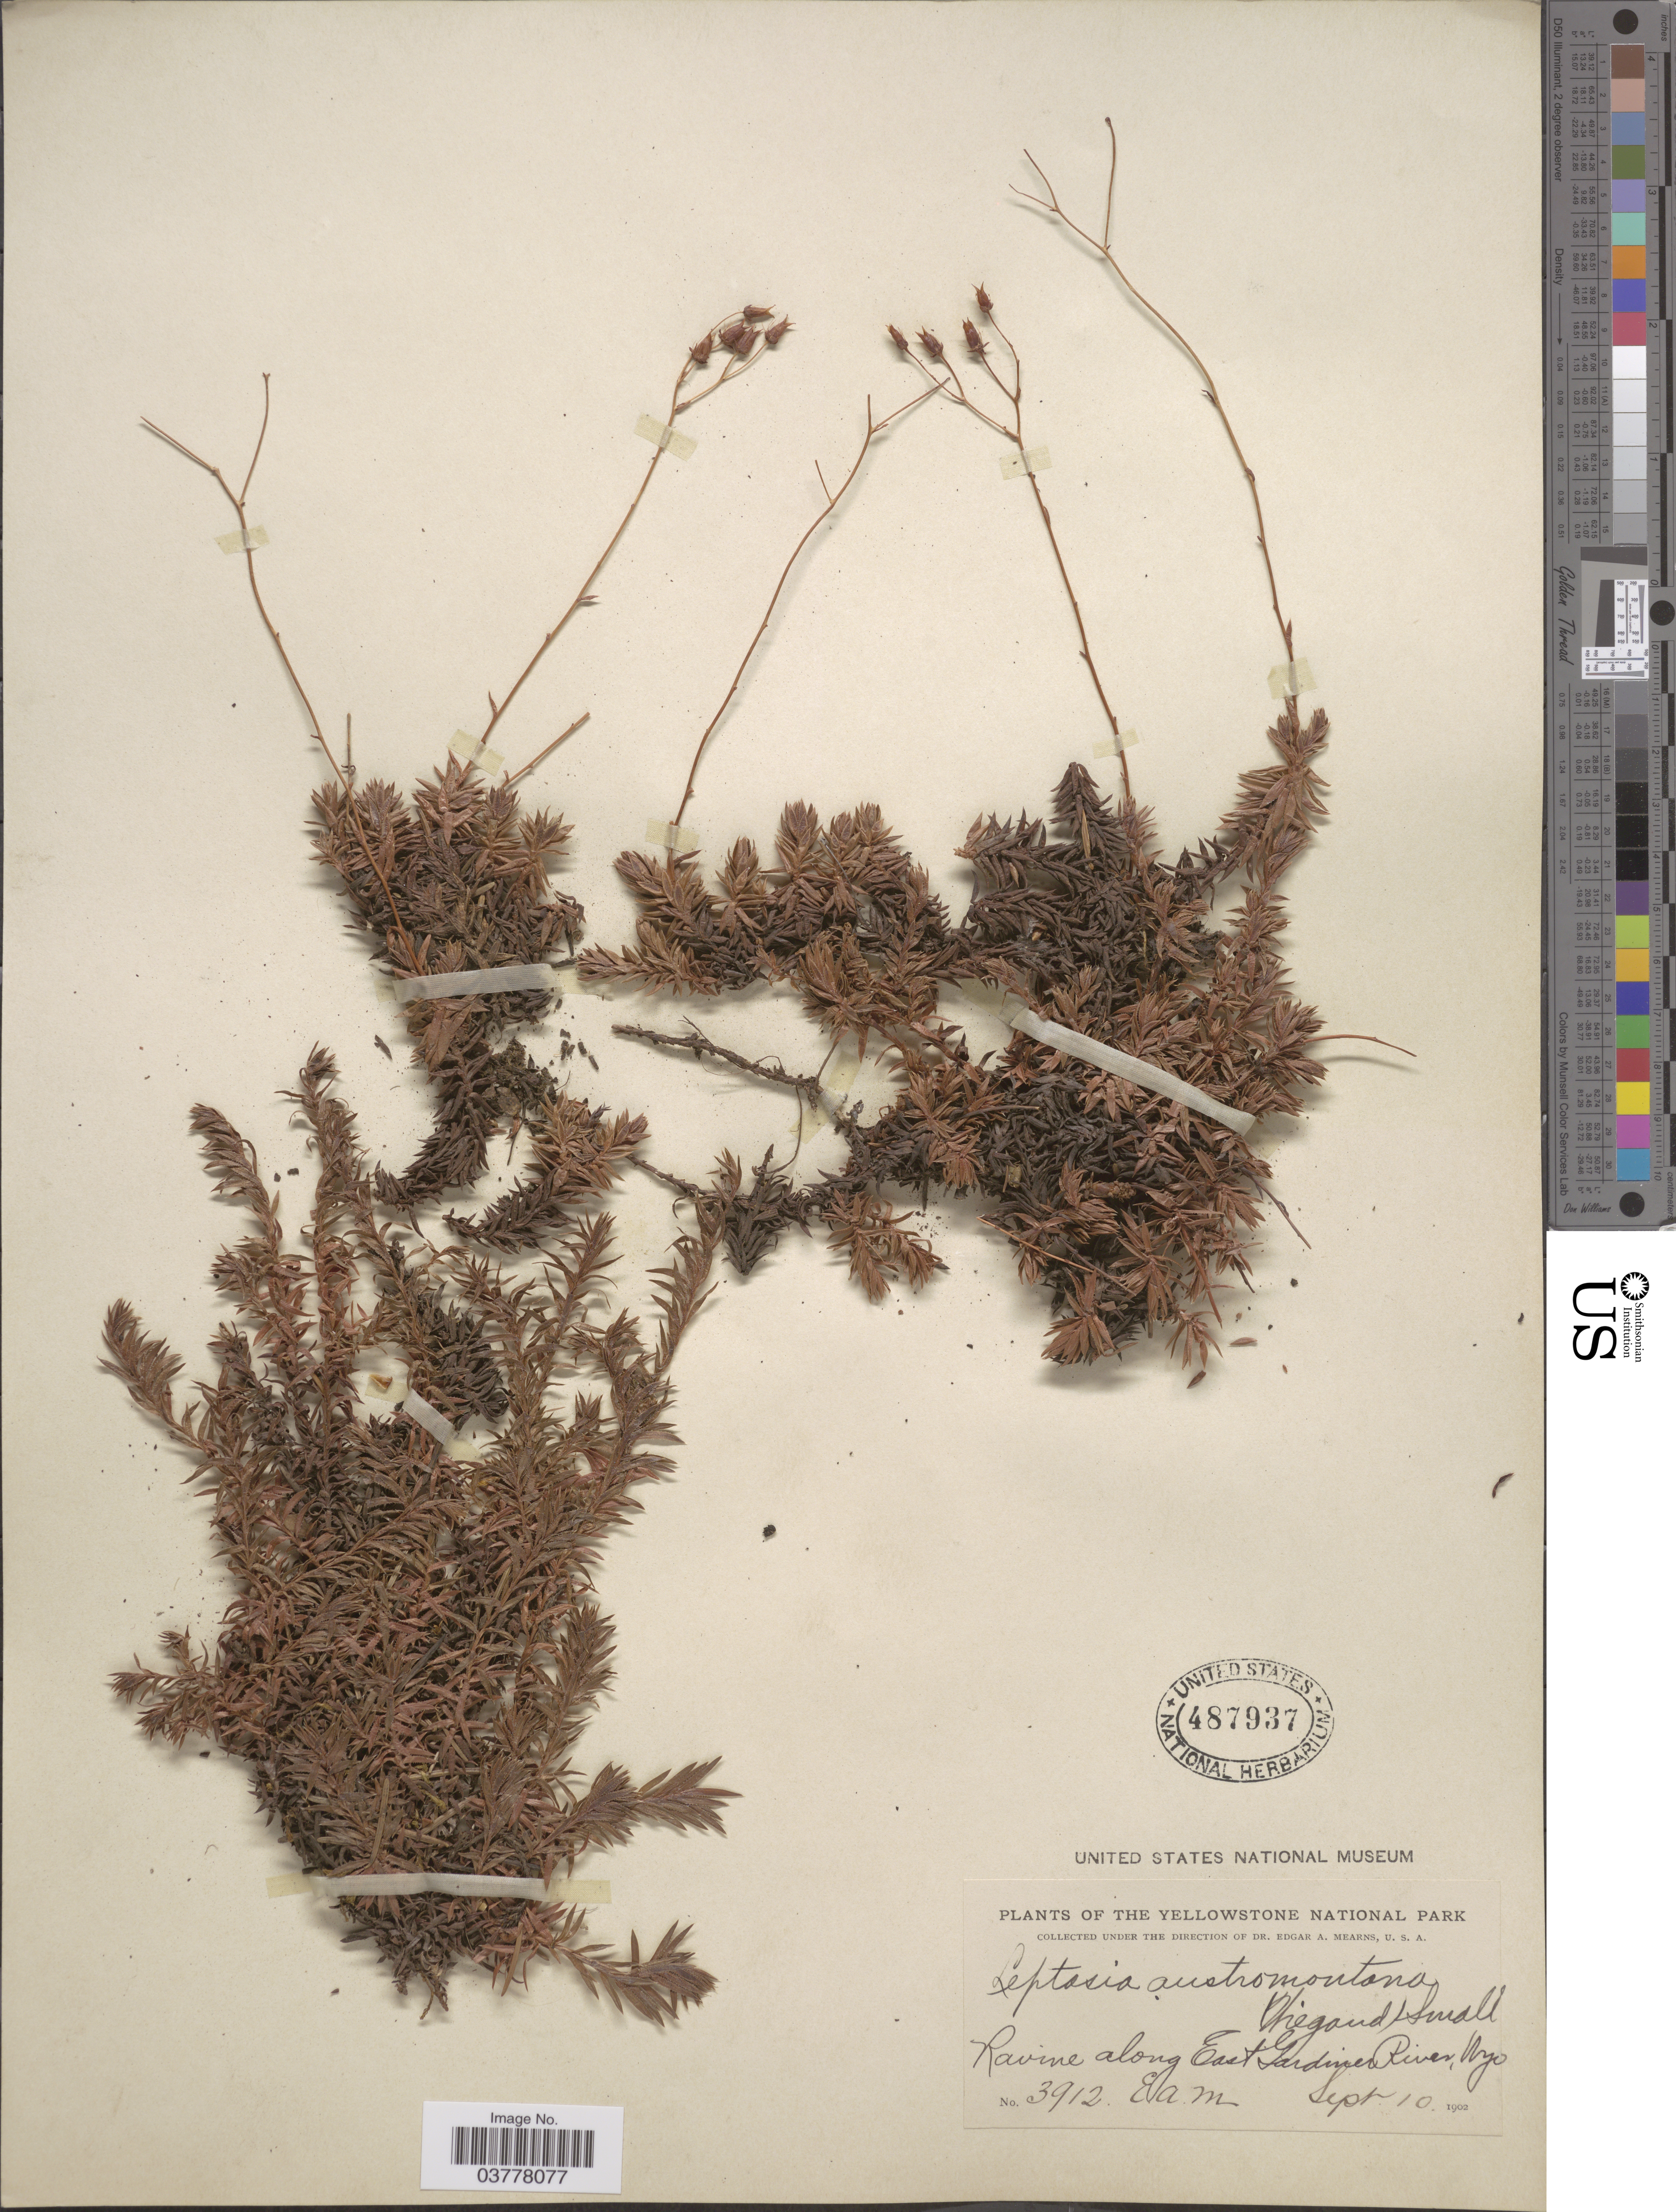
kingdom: Plantae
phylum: Tracheophyta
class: Magnoliopsida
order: Saxifragales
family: Saxifragaceae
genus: Saxifraga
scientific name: Saxifraga bronchialis subsp. austromontana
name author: (Wiegand) Piper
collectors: E. A. Mearns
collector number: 3912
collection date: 1902-09-10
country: United States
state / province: Wyoming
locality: The Yellowstone National Park. Ravine along East Gardiner River.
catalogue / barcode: US 487937